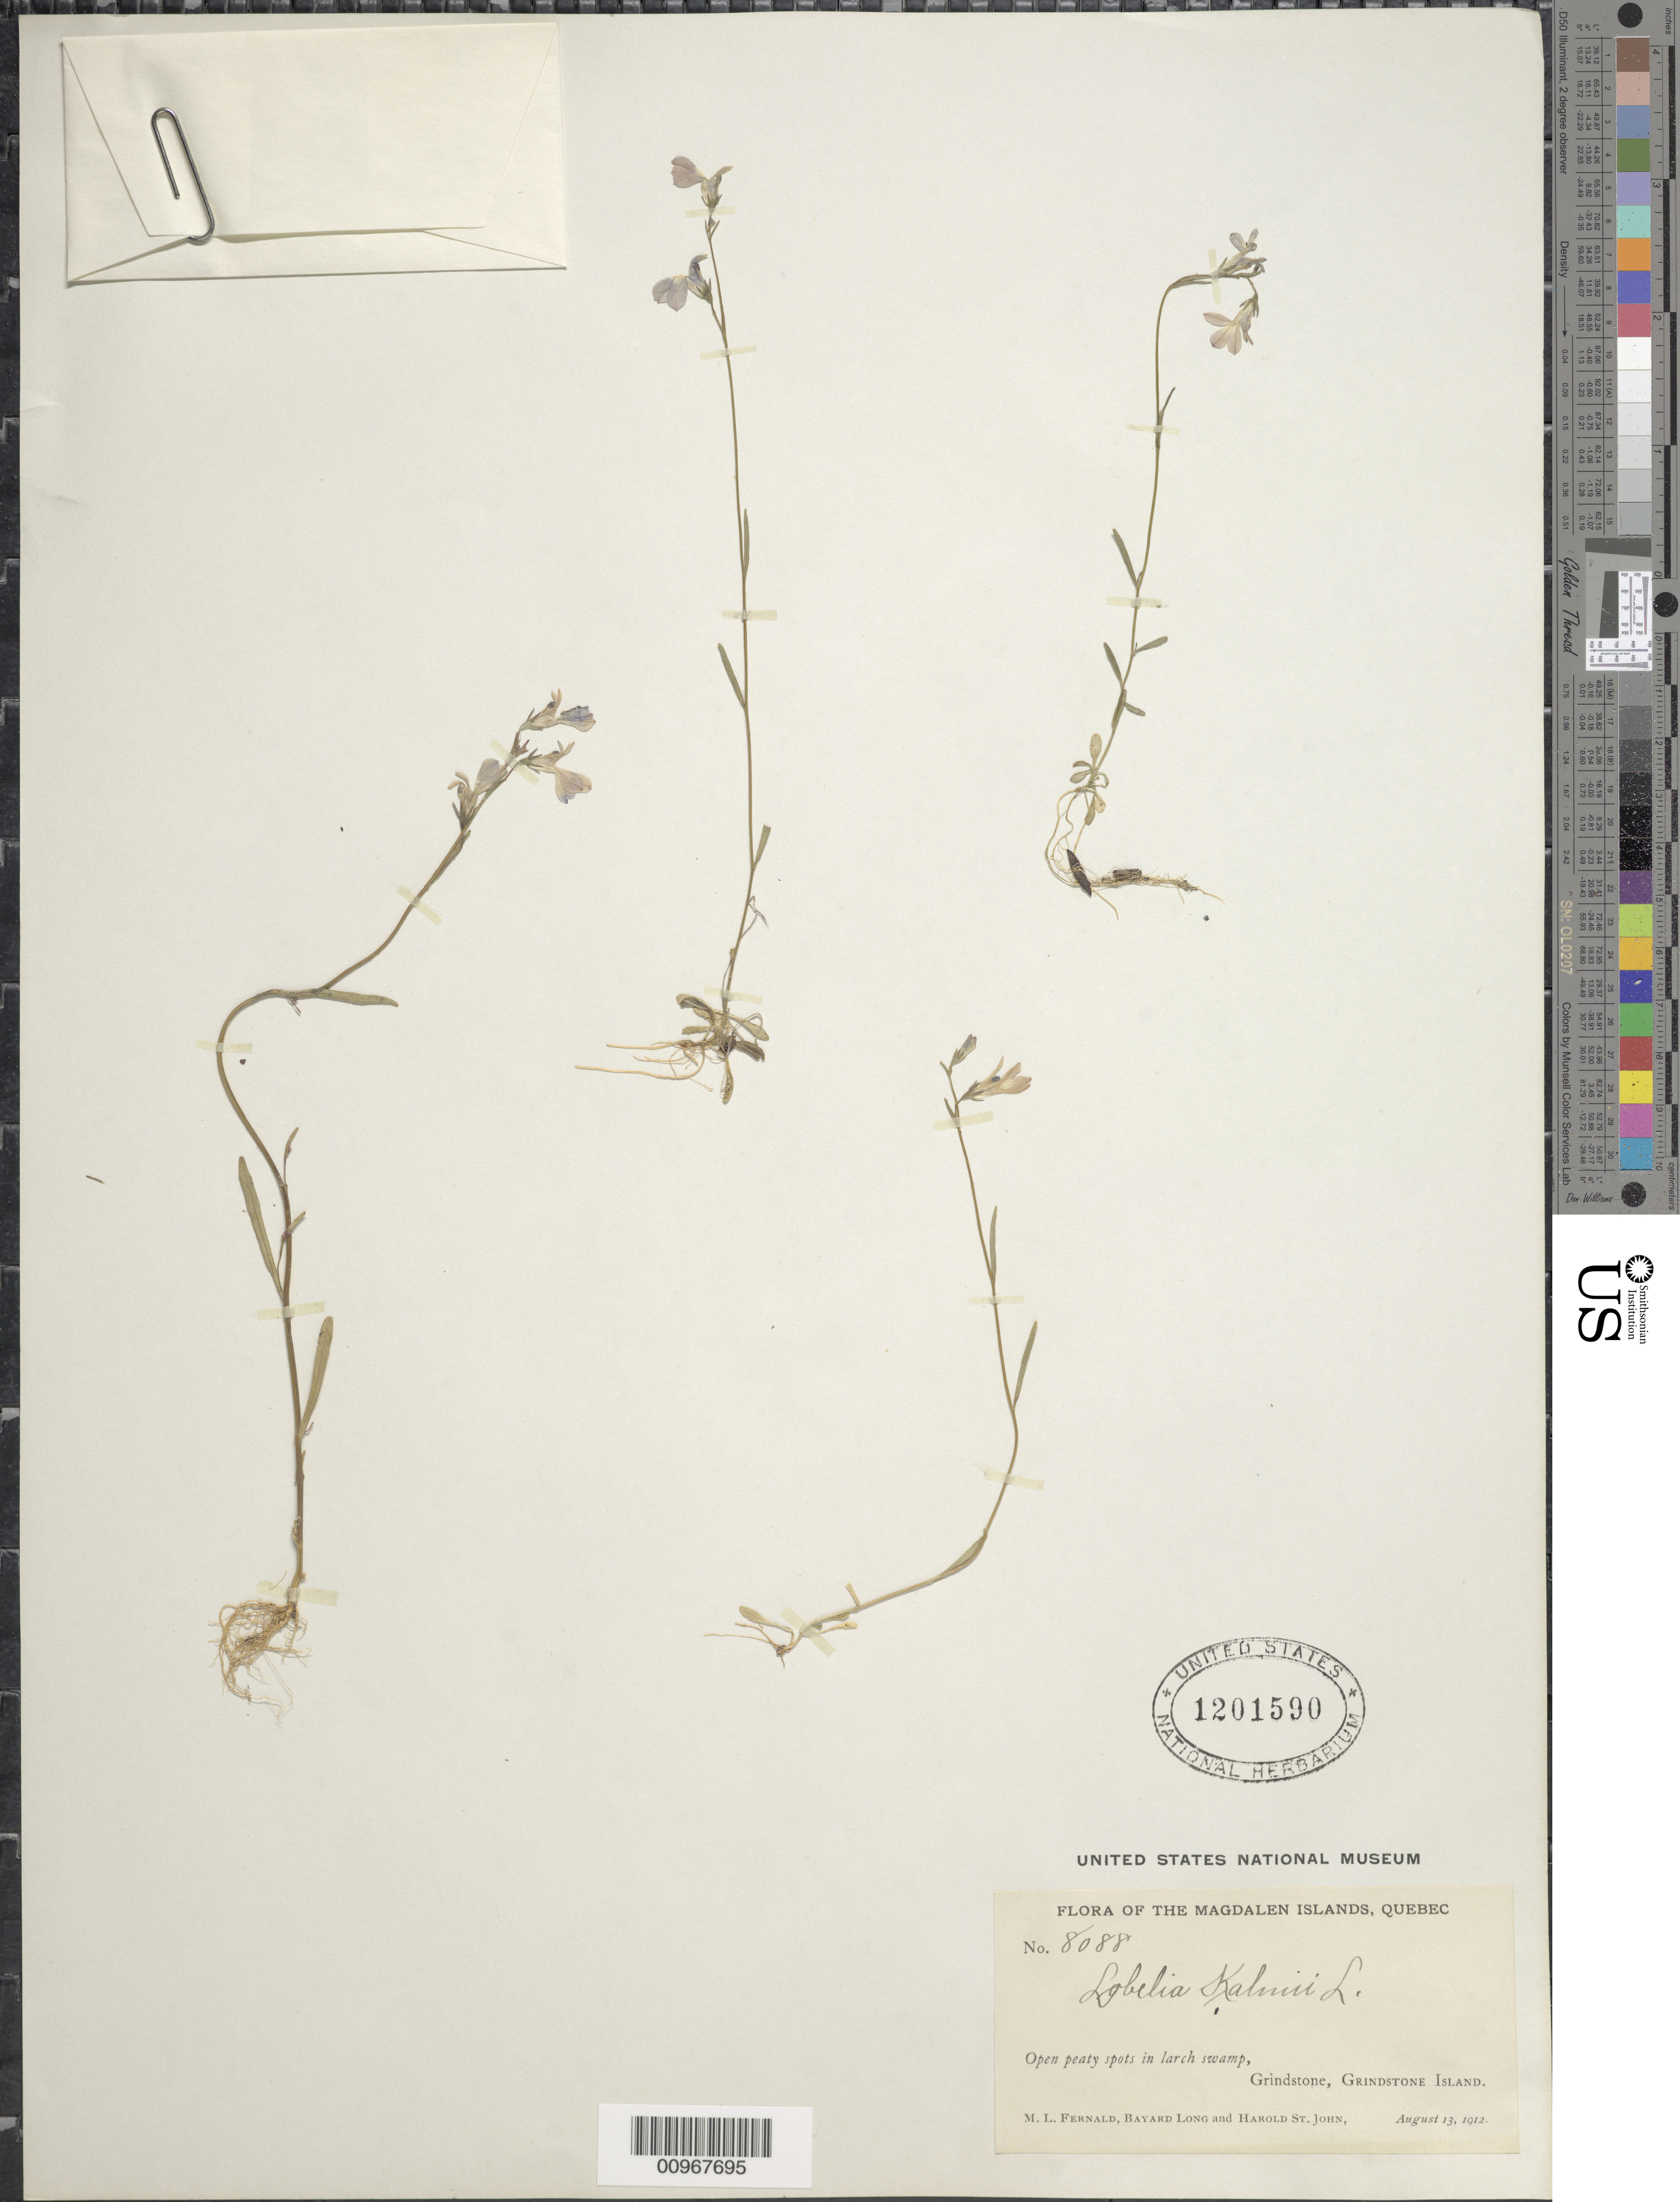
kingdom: Plantae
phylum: Tracheophyta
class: Magnoliopsida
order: Asterales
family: Campanulaceae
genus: Lobelia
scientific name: Lobelia kalmii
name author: L.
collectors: M. L. Fernald, B. H. Long & H. St. John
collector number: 8088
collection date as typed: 13 Aug 1912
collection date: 1912-08-13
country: Canada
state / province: Quebec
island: Magdalen Islands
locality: Grindstone, Grindstone Island.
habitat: open peaty spots in larch swamp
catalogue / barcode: US 1201590